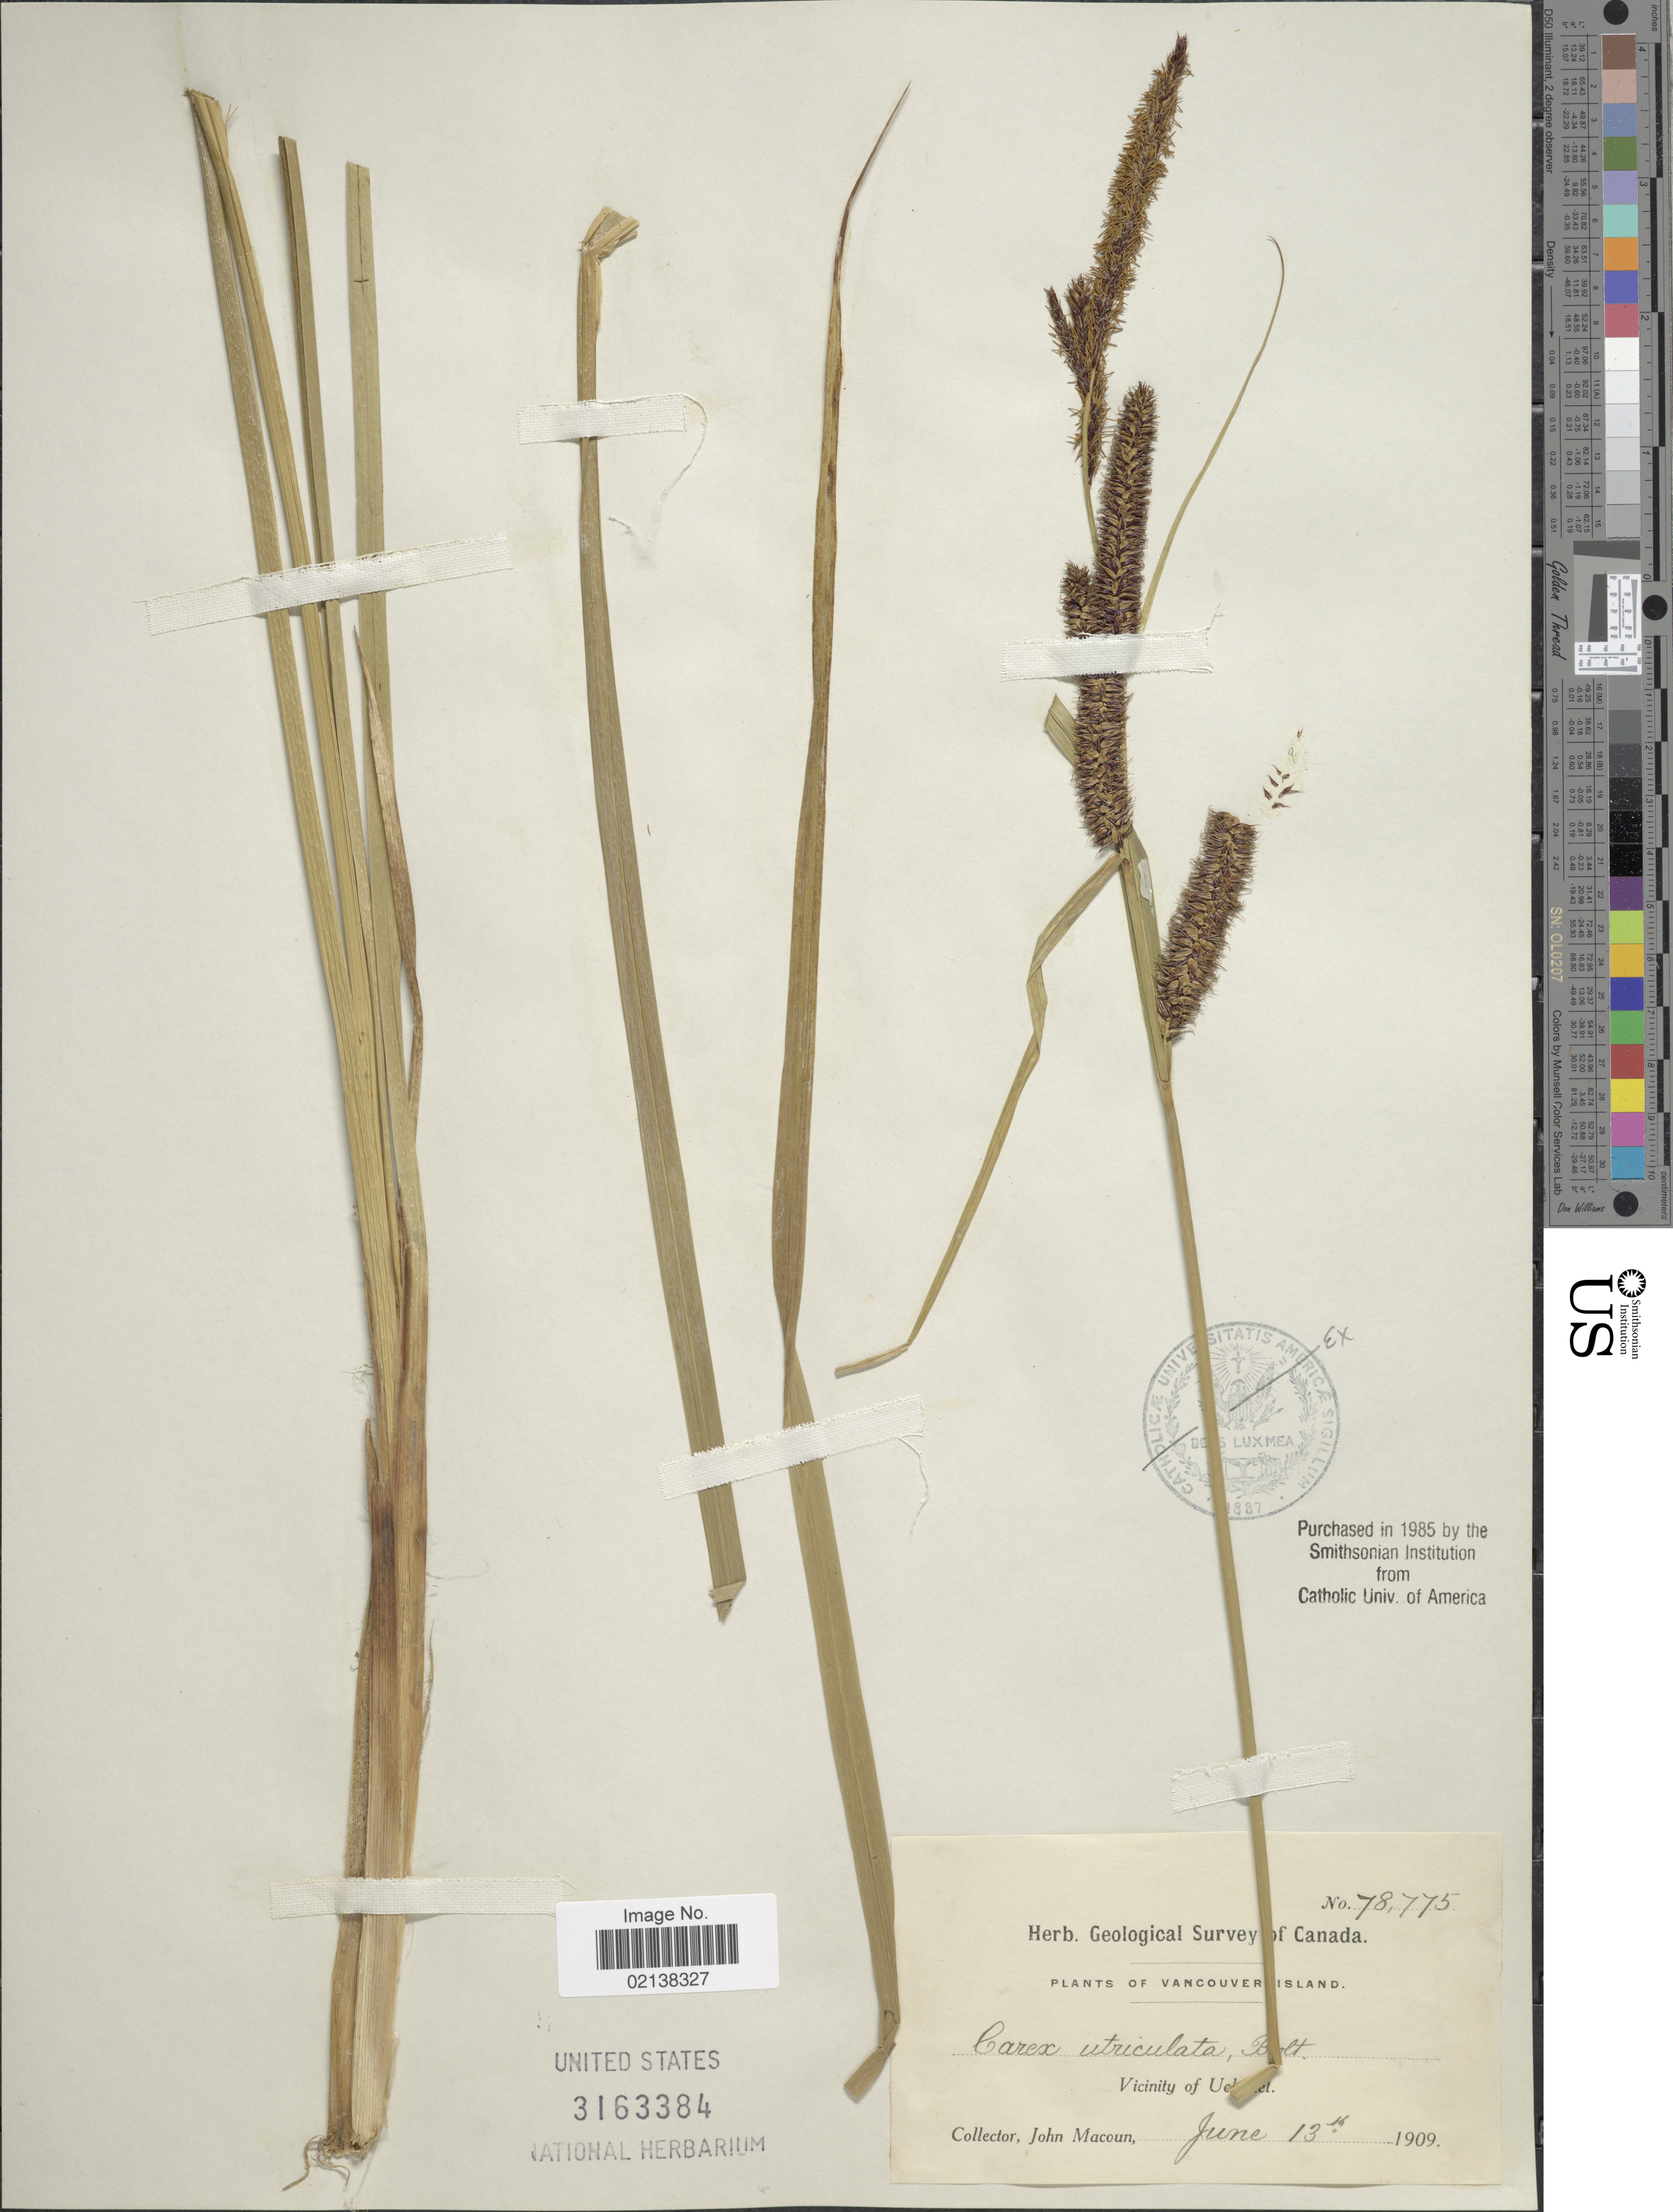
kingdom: Plantae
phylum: Tracheophyta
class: Liliopsida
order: Poales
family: Cyperaceae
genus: Carex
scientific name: Carex utriculata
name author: Boott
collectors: J. Macoun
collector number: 78775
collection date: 1909-06-13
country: Canada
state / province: British Columbia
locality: Vicinity of Ucleulet, Vancouver Island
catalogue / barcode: US 3163384